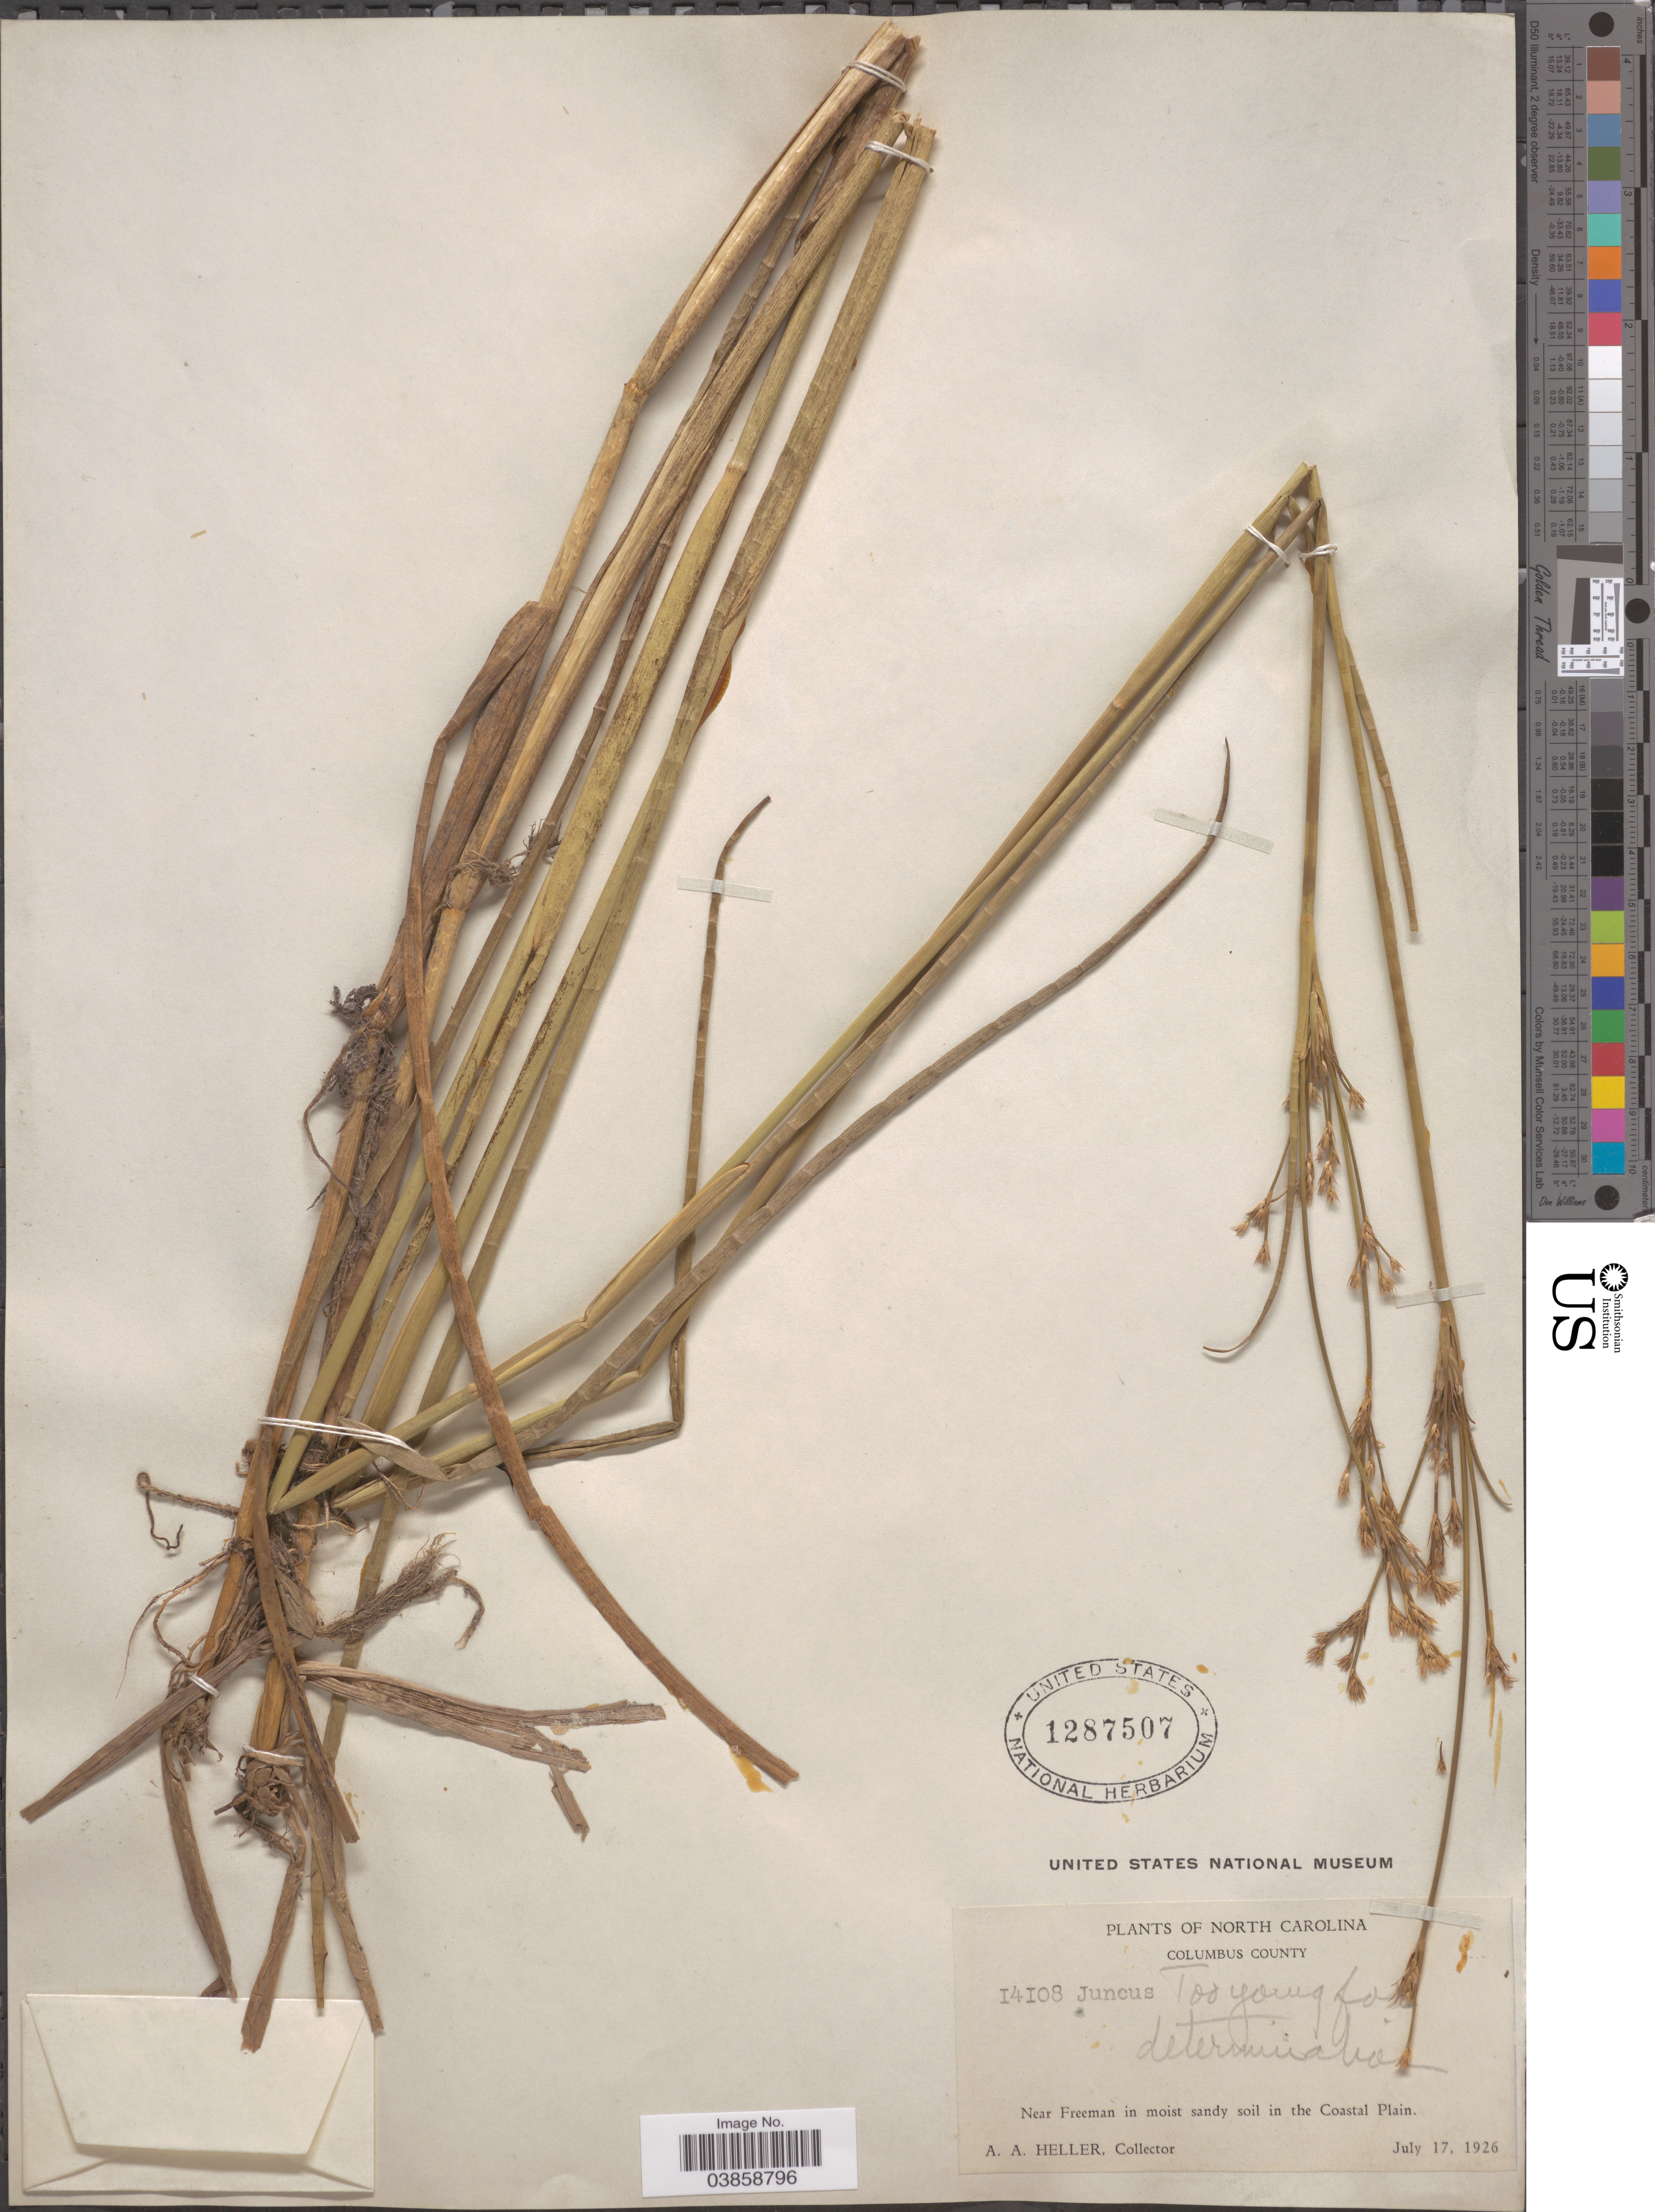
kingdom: Plantae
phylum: Tracheophyta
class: Liliopsida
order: Poales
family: Juncaceae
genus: Juncus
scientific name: Juncus sp.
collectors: A. A. Heller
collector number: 14108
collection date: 1926-07-17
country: United States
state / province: North Carolina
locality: Columbus County. Near Freeman in moist sandy soil in the Coastal Plain.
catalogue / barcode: US 1287507